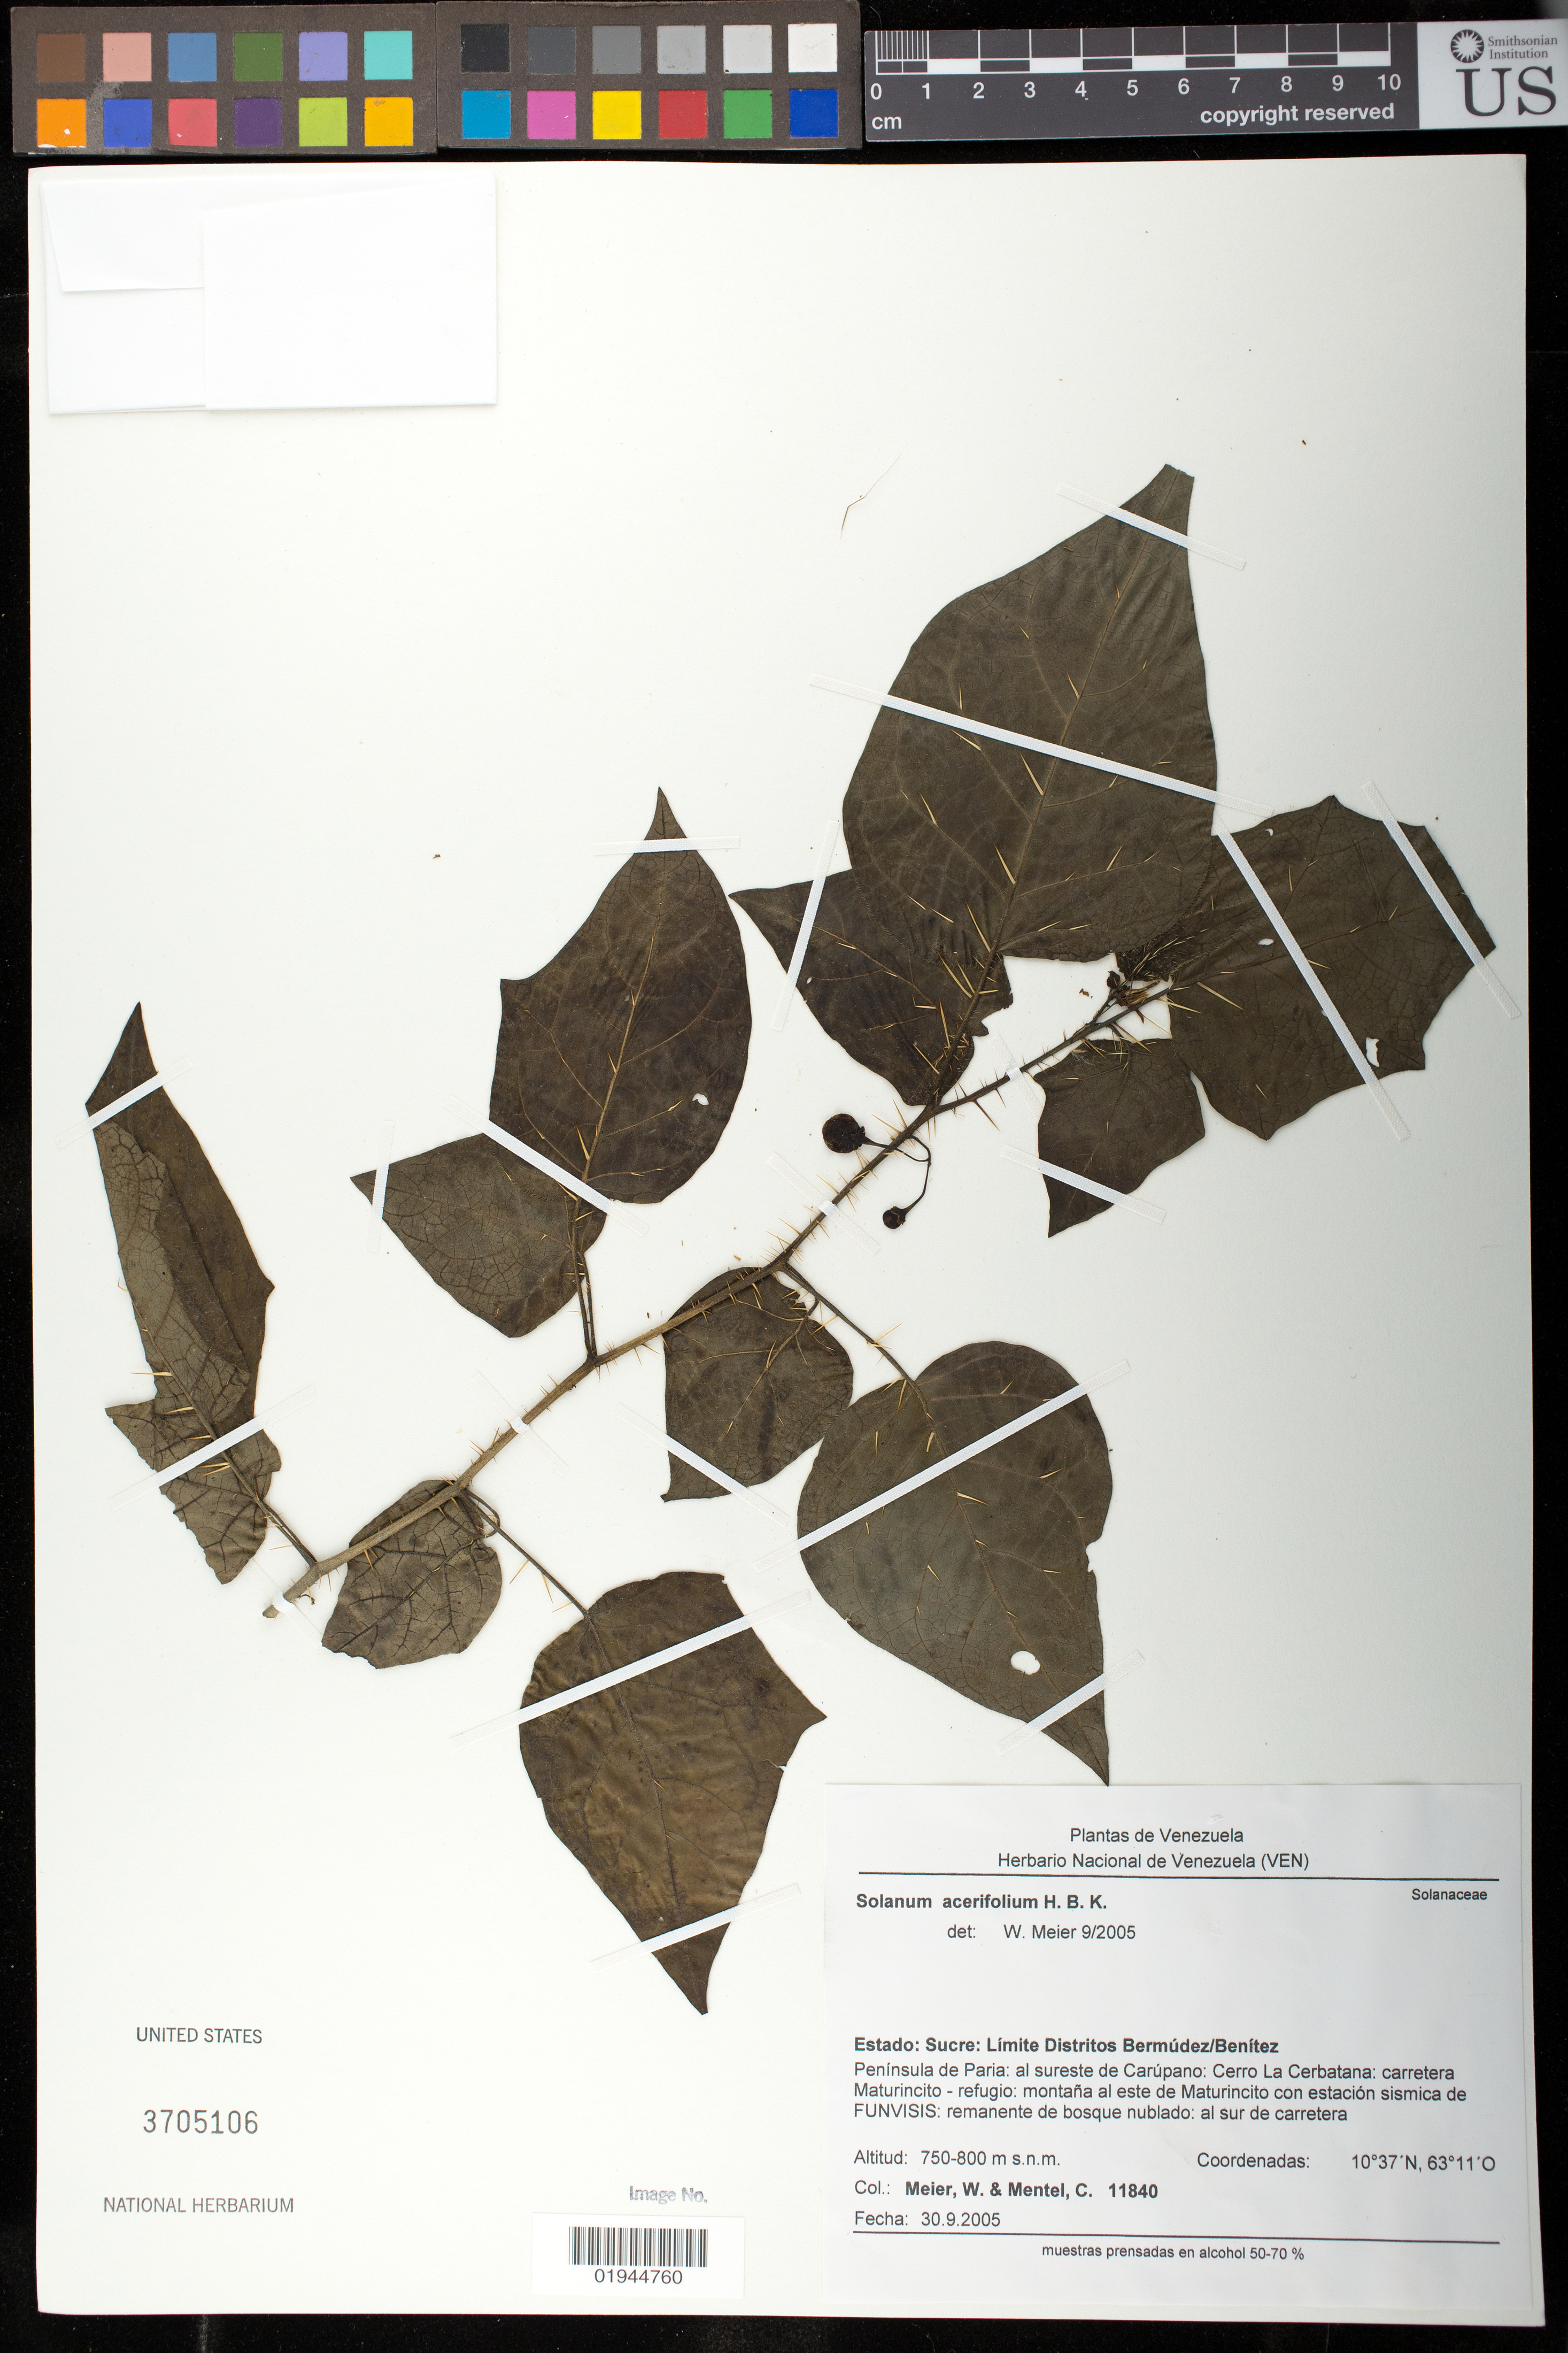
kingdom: Plantae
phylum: Tracheophyta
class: Magnoliopsida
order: Solanales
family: Solanaceae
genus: Solanum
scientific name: Solanum acerifolium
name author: Humb. & Bonpl. ex Dunal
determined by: Meier, Winfried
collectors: W. Meier & C. Mentel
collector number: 11840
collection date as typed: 30 Sep 2005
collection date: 2005-09-30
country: Venezuela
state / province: Sucre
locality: Estado: Sucre. Limite Distritos Bermúdez//Benítez. Peninsula de Paria: al sureste de Carúpano, Cerro La Cerbatana, carretera Maturincito-refugio, montaña al este de Maturincito con estación sismica de FUNVISIS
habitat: remanente de bosque nublado, al sur carretera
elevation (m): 750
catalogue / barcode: US 3705106